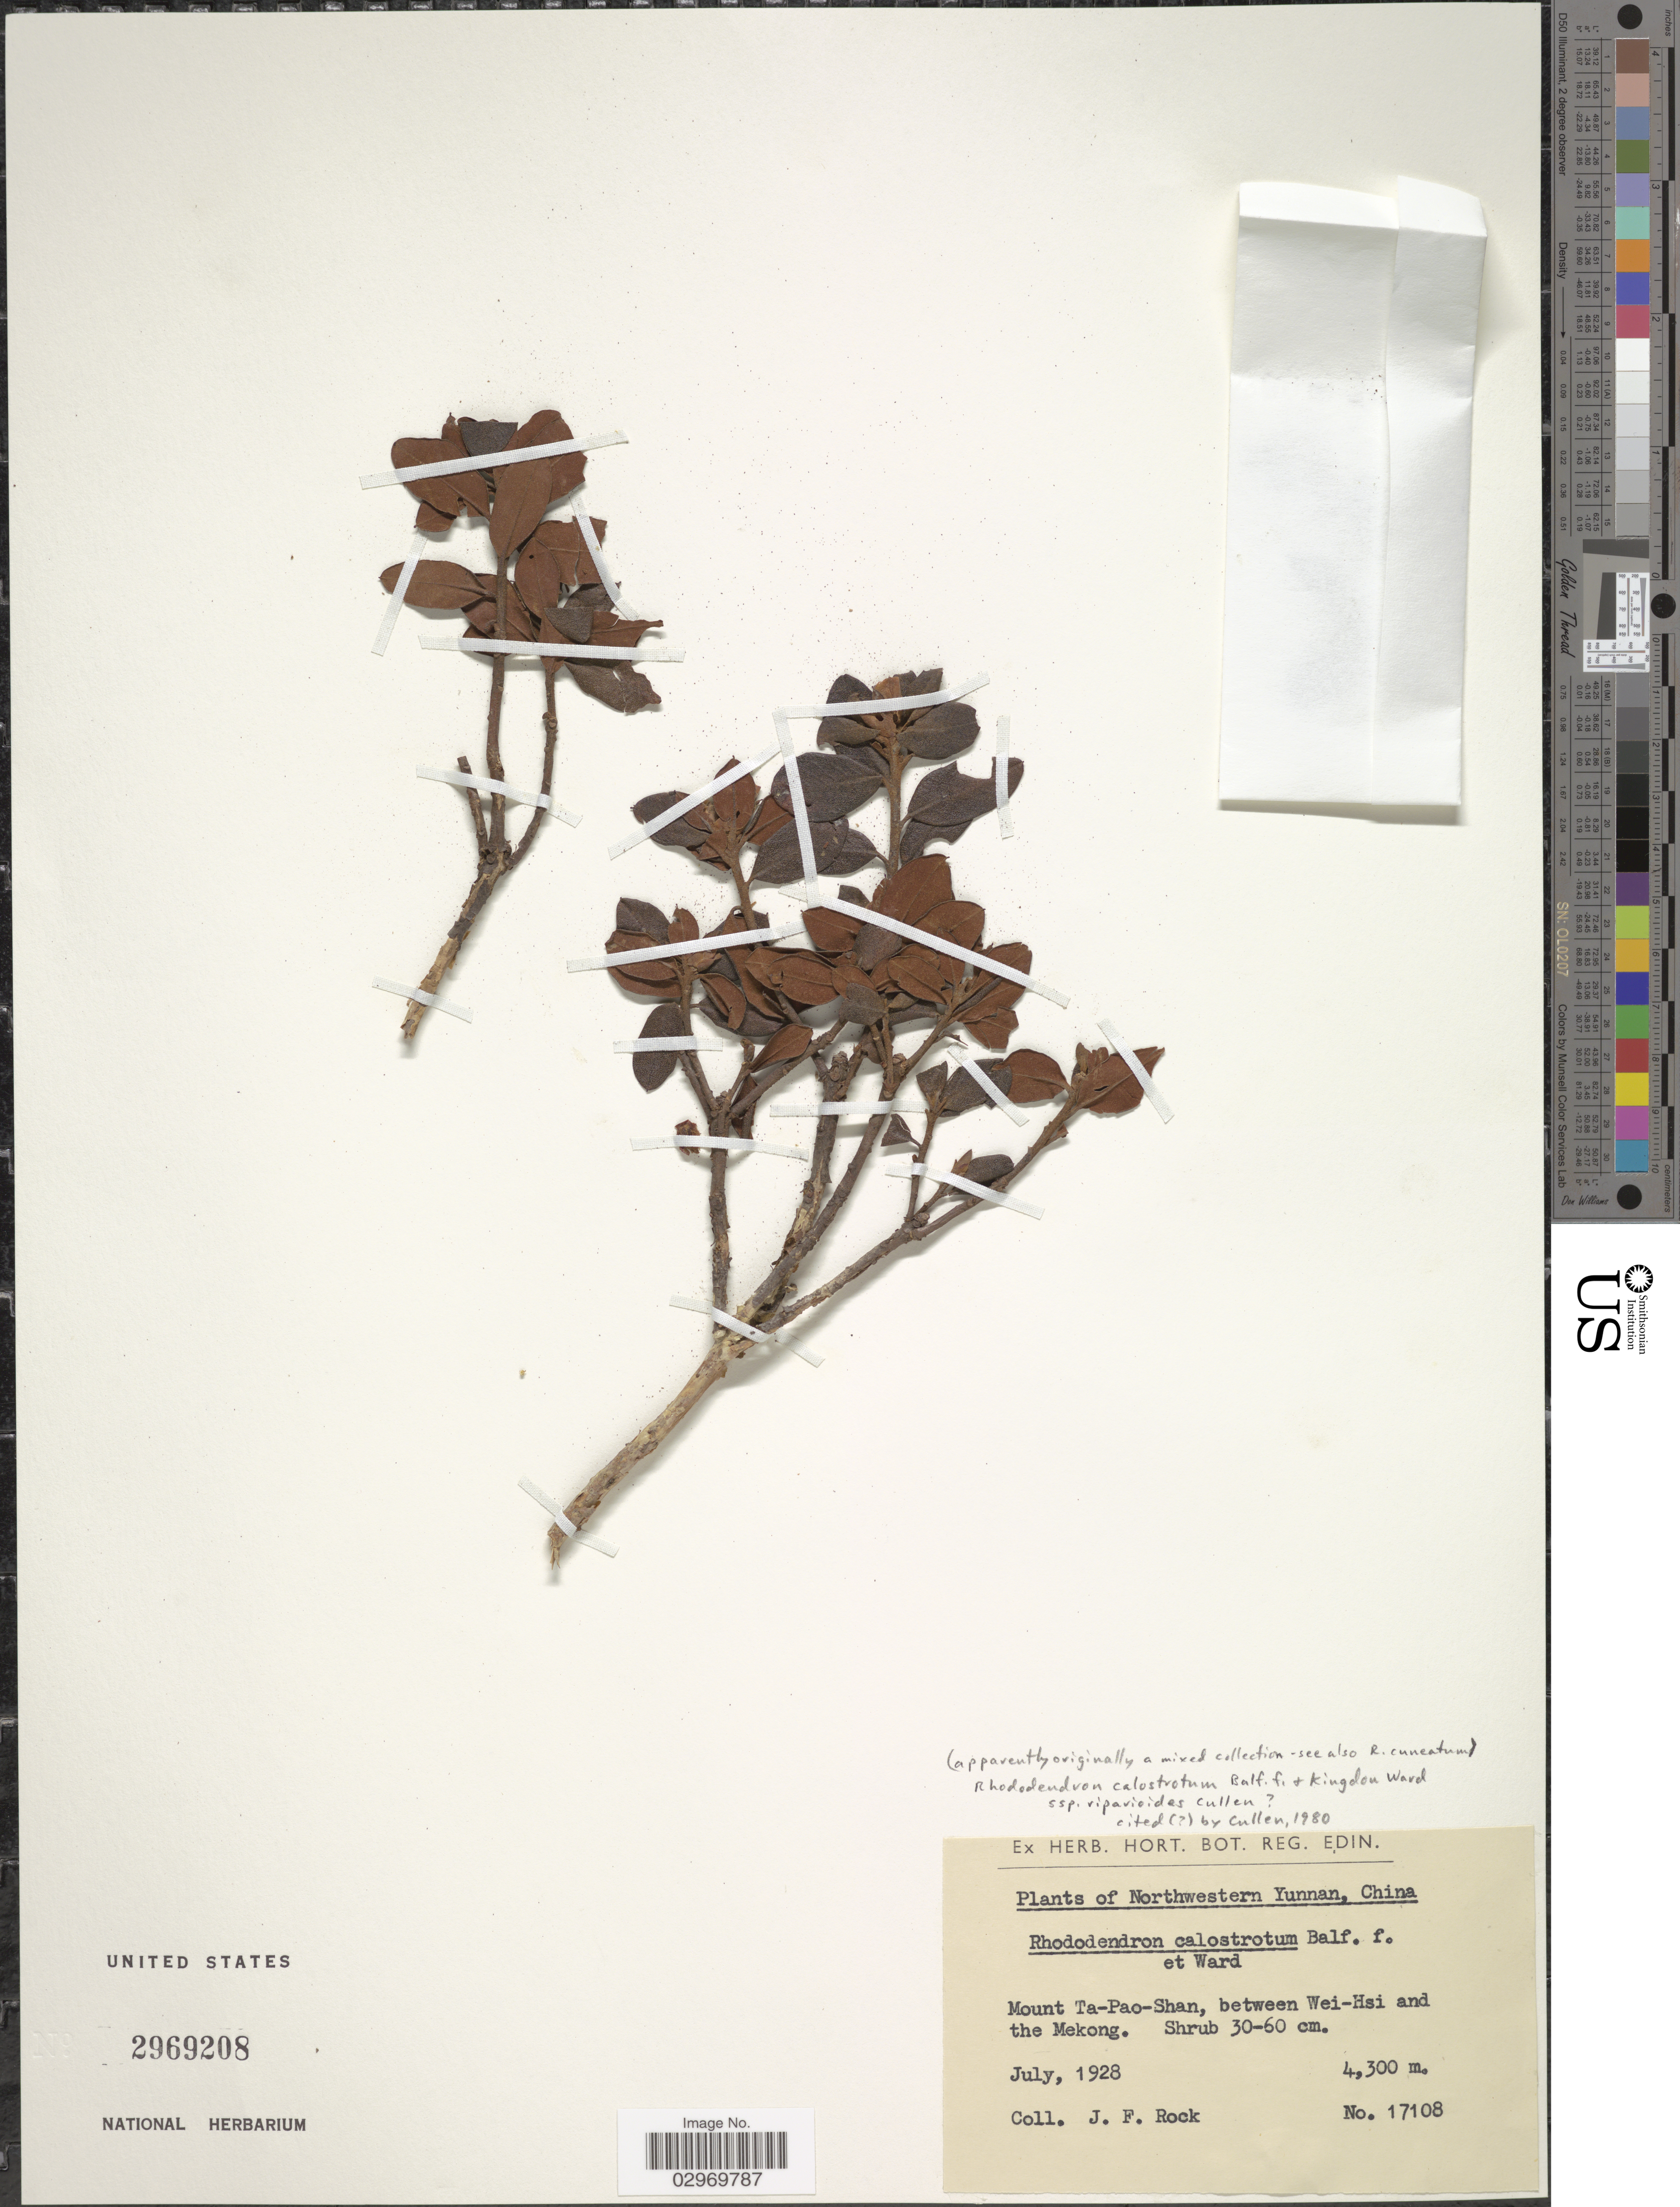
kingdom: Plantae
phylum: Tracheophyta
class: Magnoliopsida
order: Ericales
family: Ericaceae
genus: Rhododendron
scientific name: Rhododendron calostrotum subsp. riparioides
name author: Cullen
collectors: J. Rock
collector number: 17108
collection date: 1928-07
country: China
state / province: Yunnan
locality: Northwestern Yunnan. Mount Ta-Pao-Shan, between Wei-Hsi and the Mekong.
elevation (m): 4300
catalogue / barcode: US 2969208